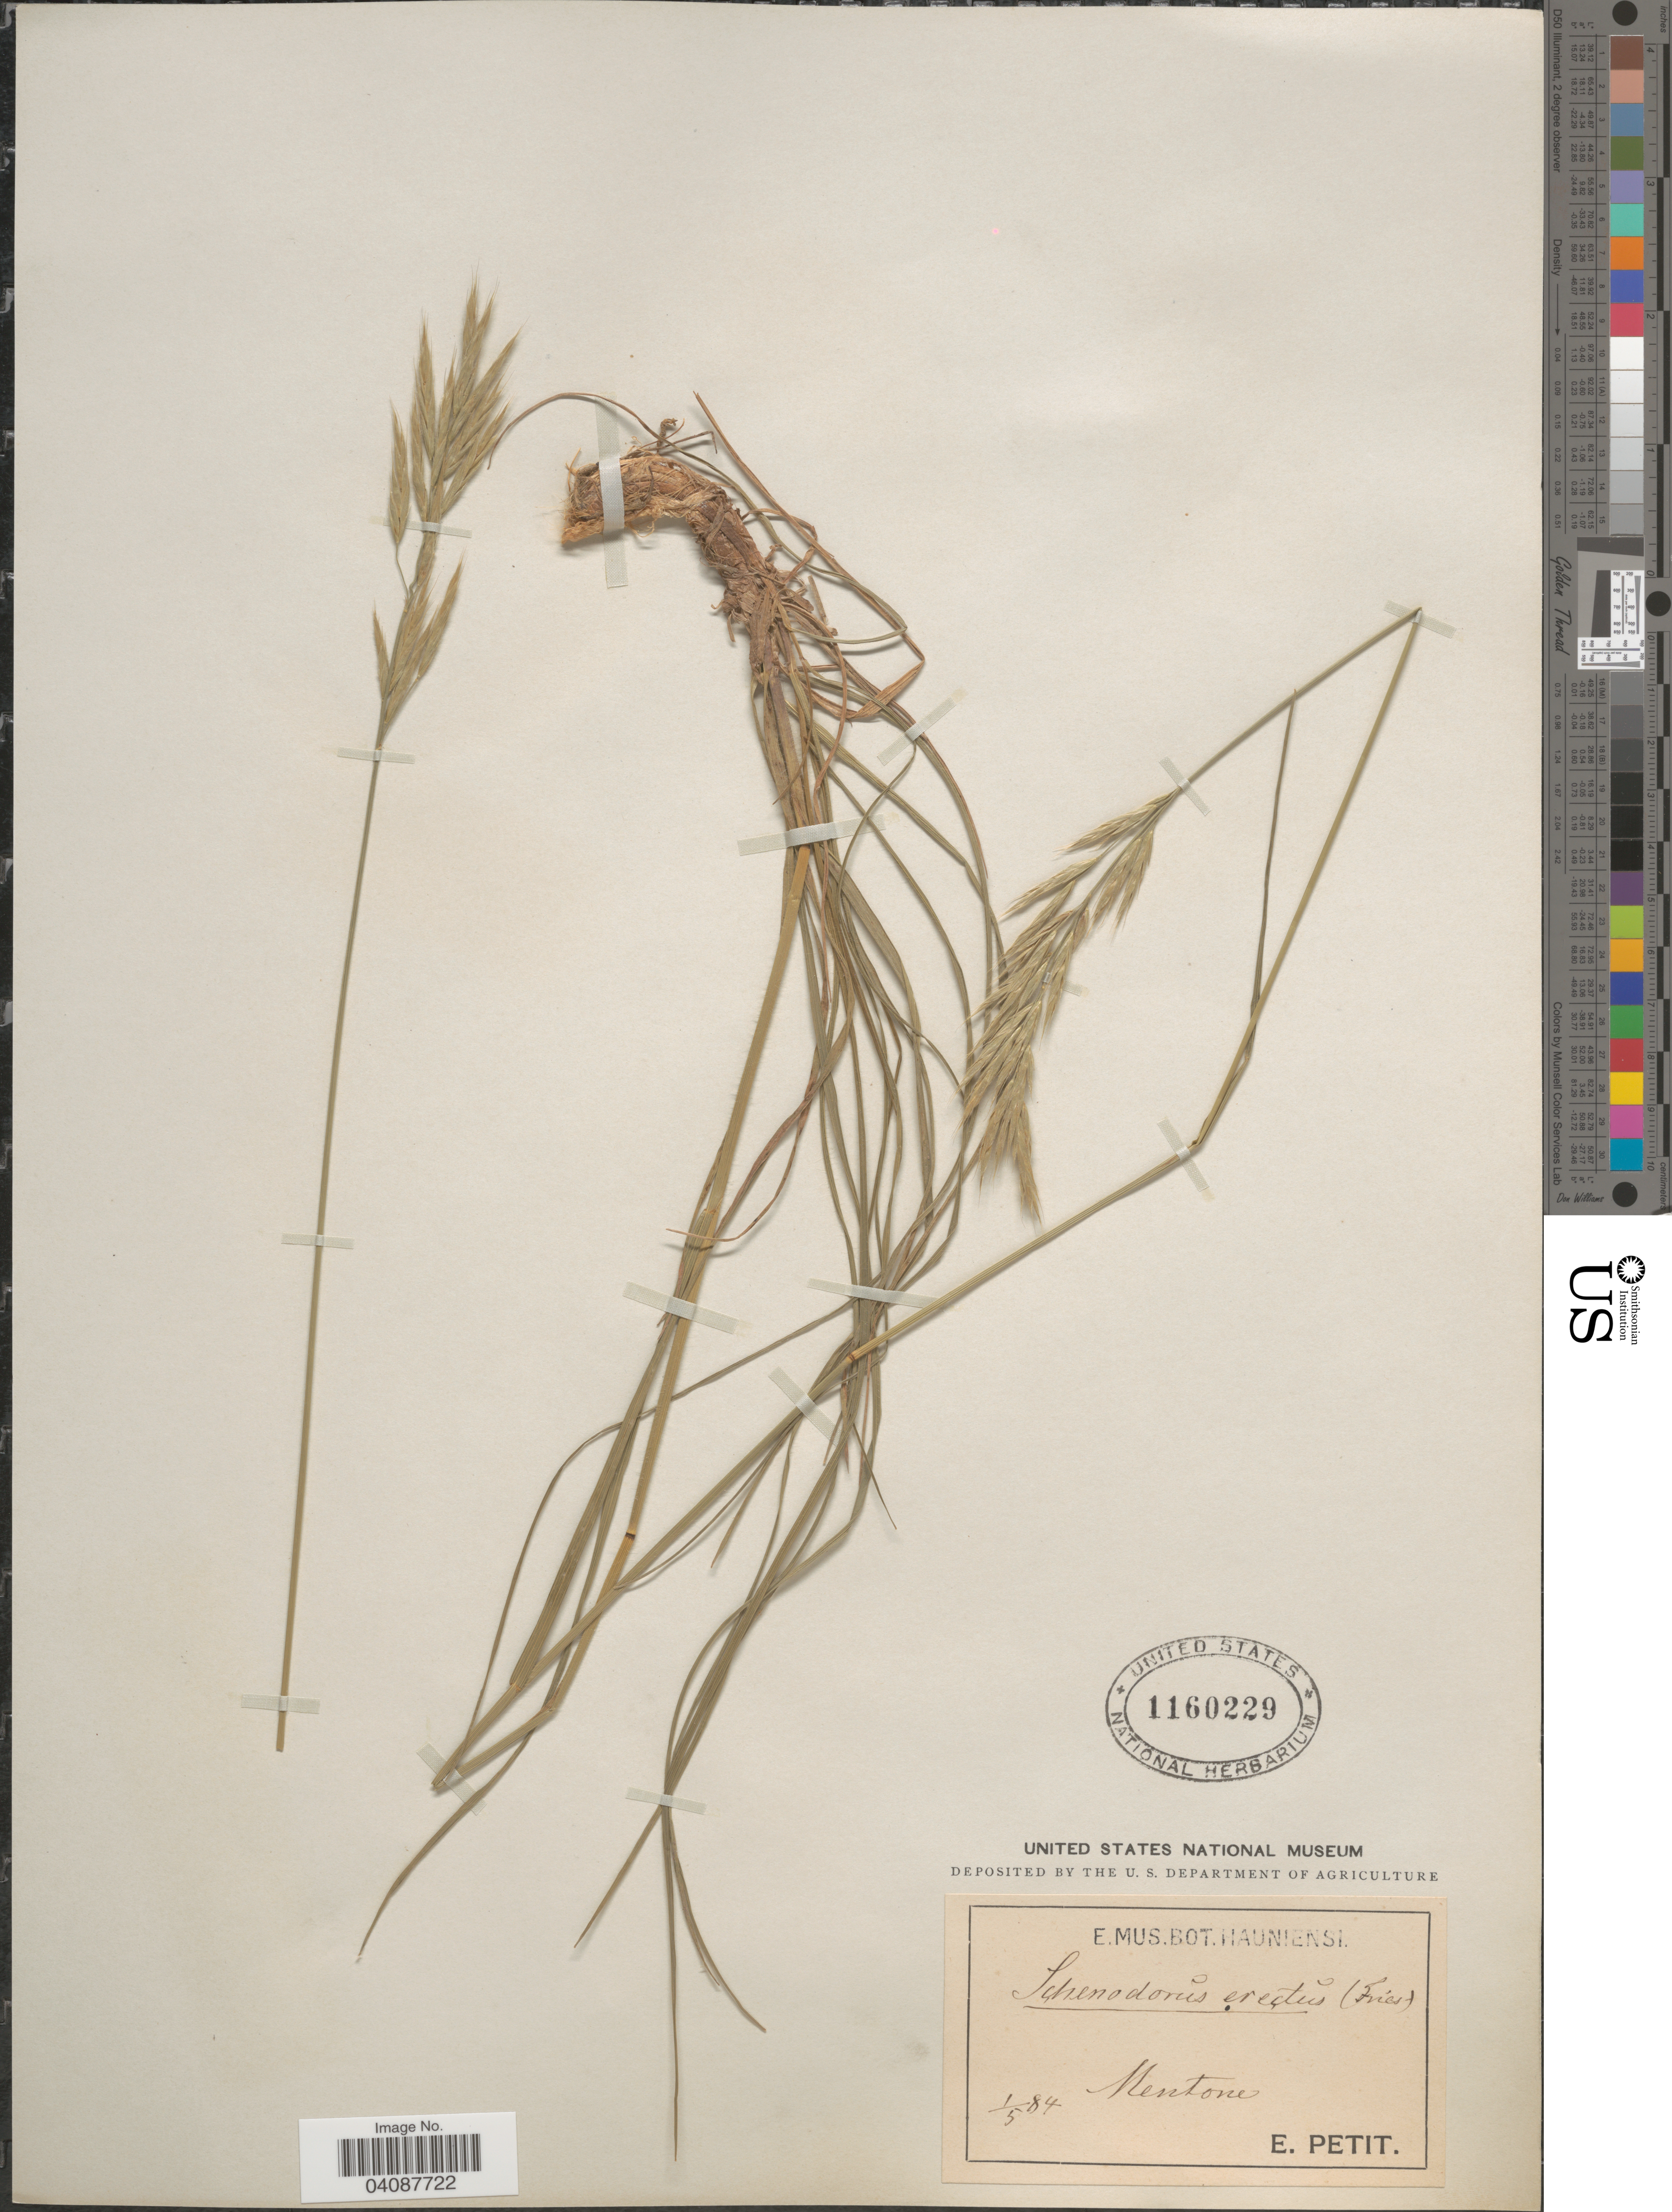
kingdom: Plantae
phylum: Tracheophyta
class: Liliopsida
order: Poales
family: Poaceae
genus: Bromus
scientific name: Bromus erectus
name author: Huds.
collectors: E. Petit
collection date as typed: Transcribed d/m/y: 1/5/84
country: France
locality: Mentone.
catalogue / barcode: US 1160229